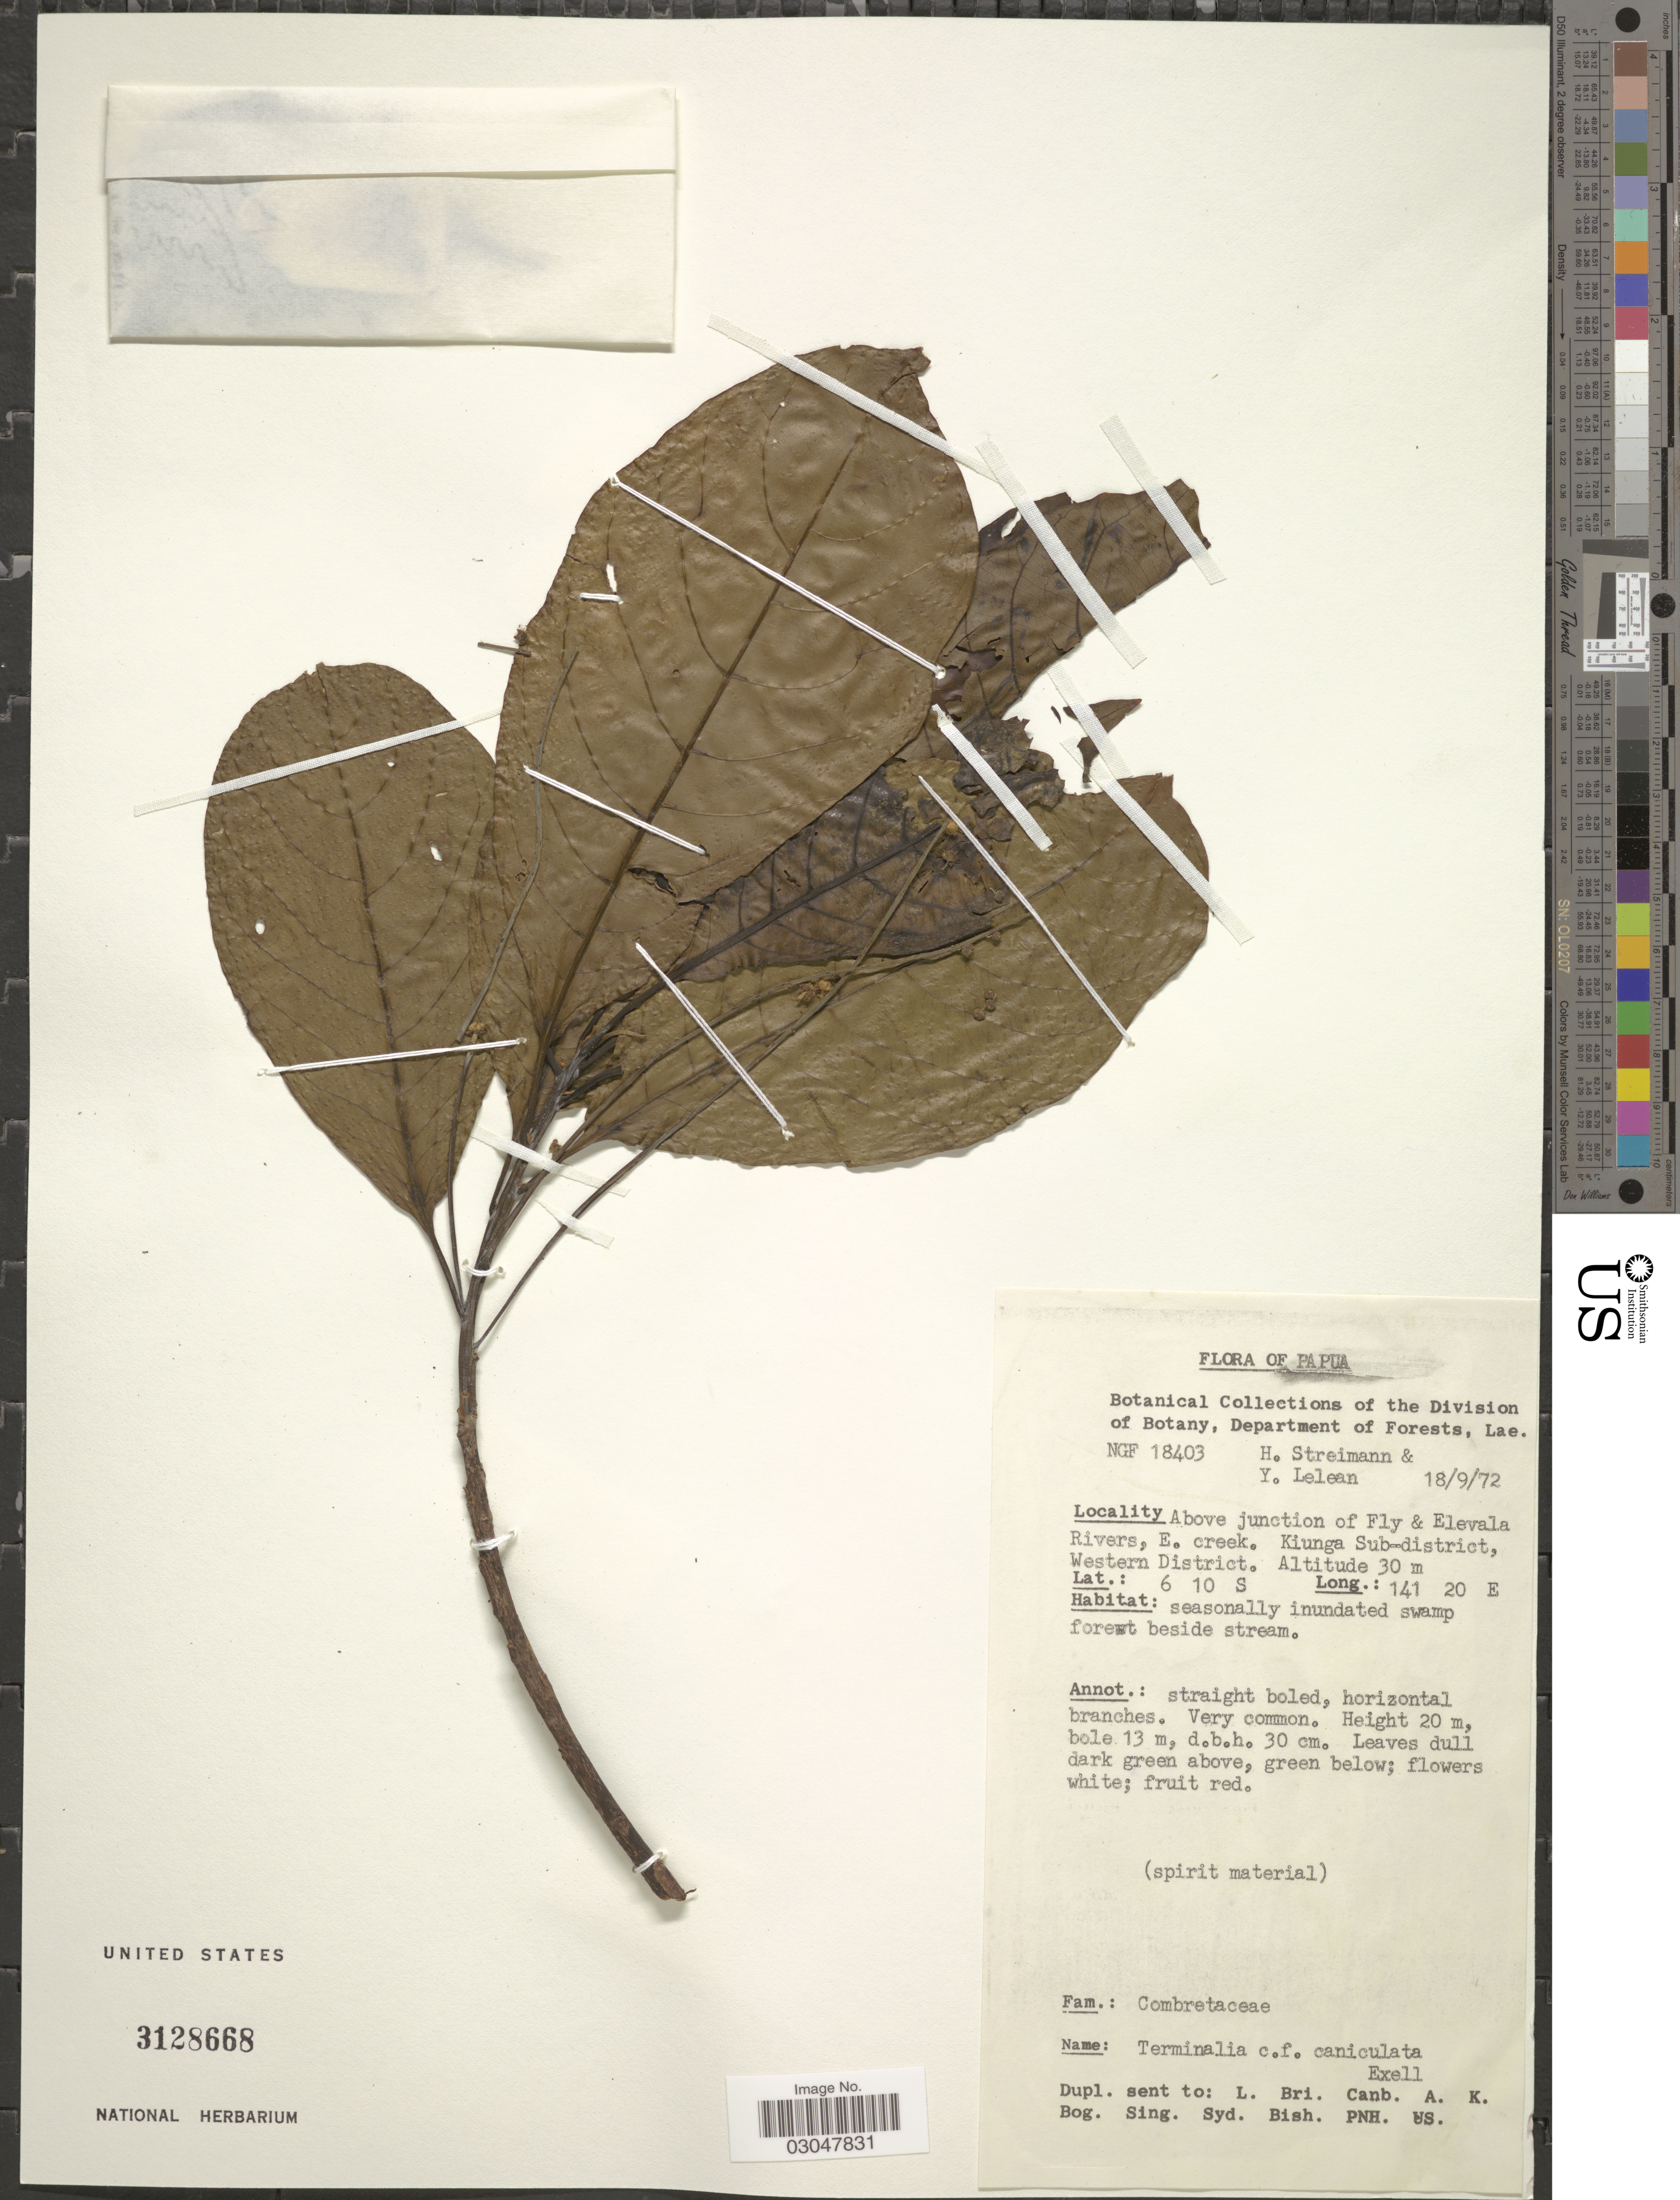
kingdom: Plantae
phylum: Tracheophyta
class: Magnoliopsida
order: Myrtales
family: Combretaceae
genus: Terminalia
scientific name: Terminalia canaliculata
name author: Exell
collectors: H. Streimann & Y. Lelean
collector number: NGF18403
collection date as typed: Transcribed d/m/y: 18/9/72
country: Papua New Guinea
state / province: Manus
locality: Papua. Above junction of Fly & Elevala Rivers, E. creek. Kiunga Sub-district, Western District.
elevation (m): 30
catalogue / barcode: US 3128668